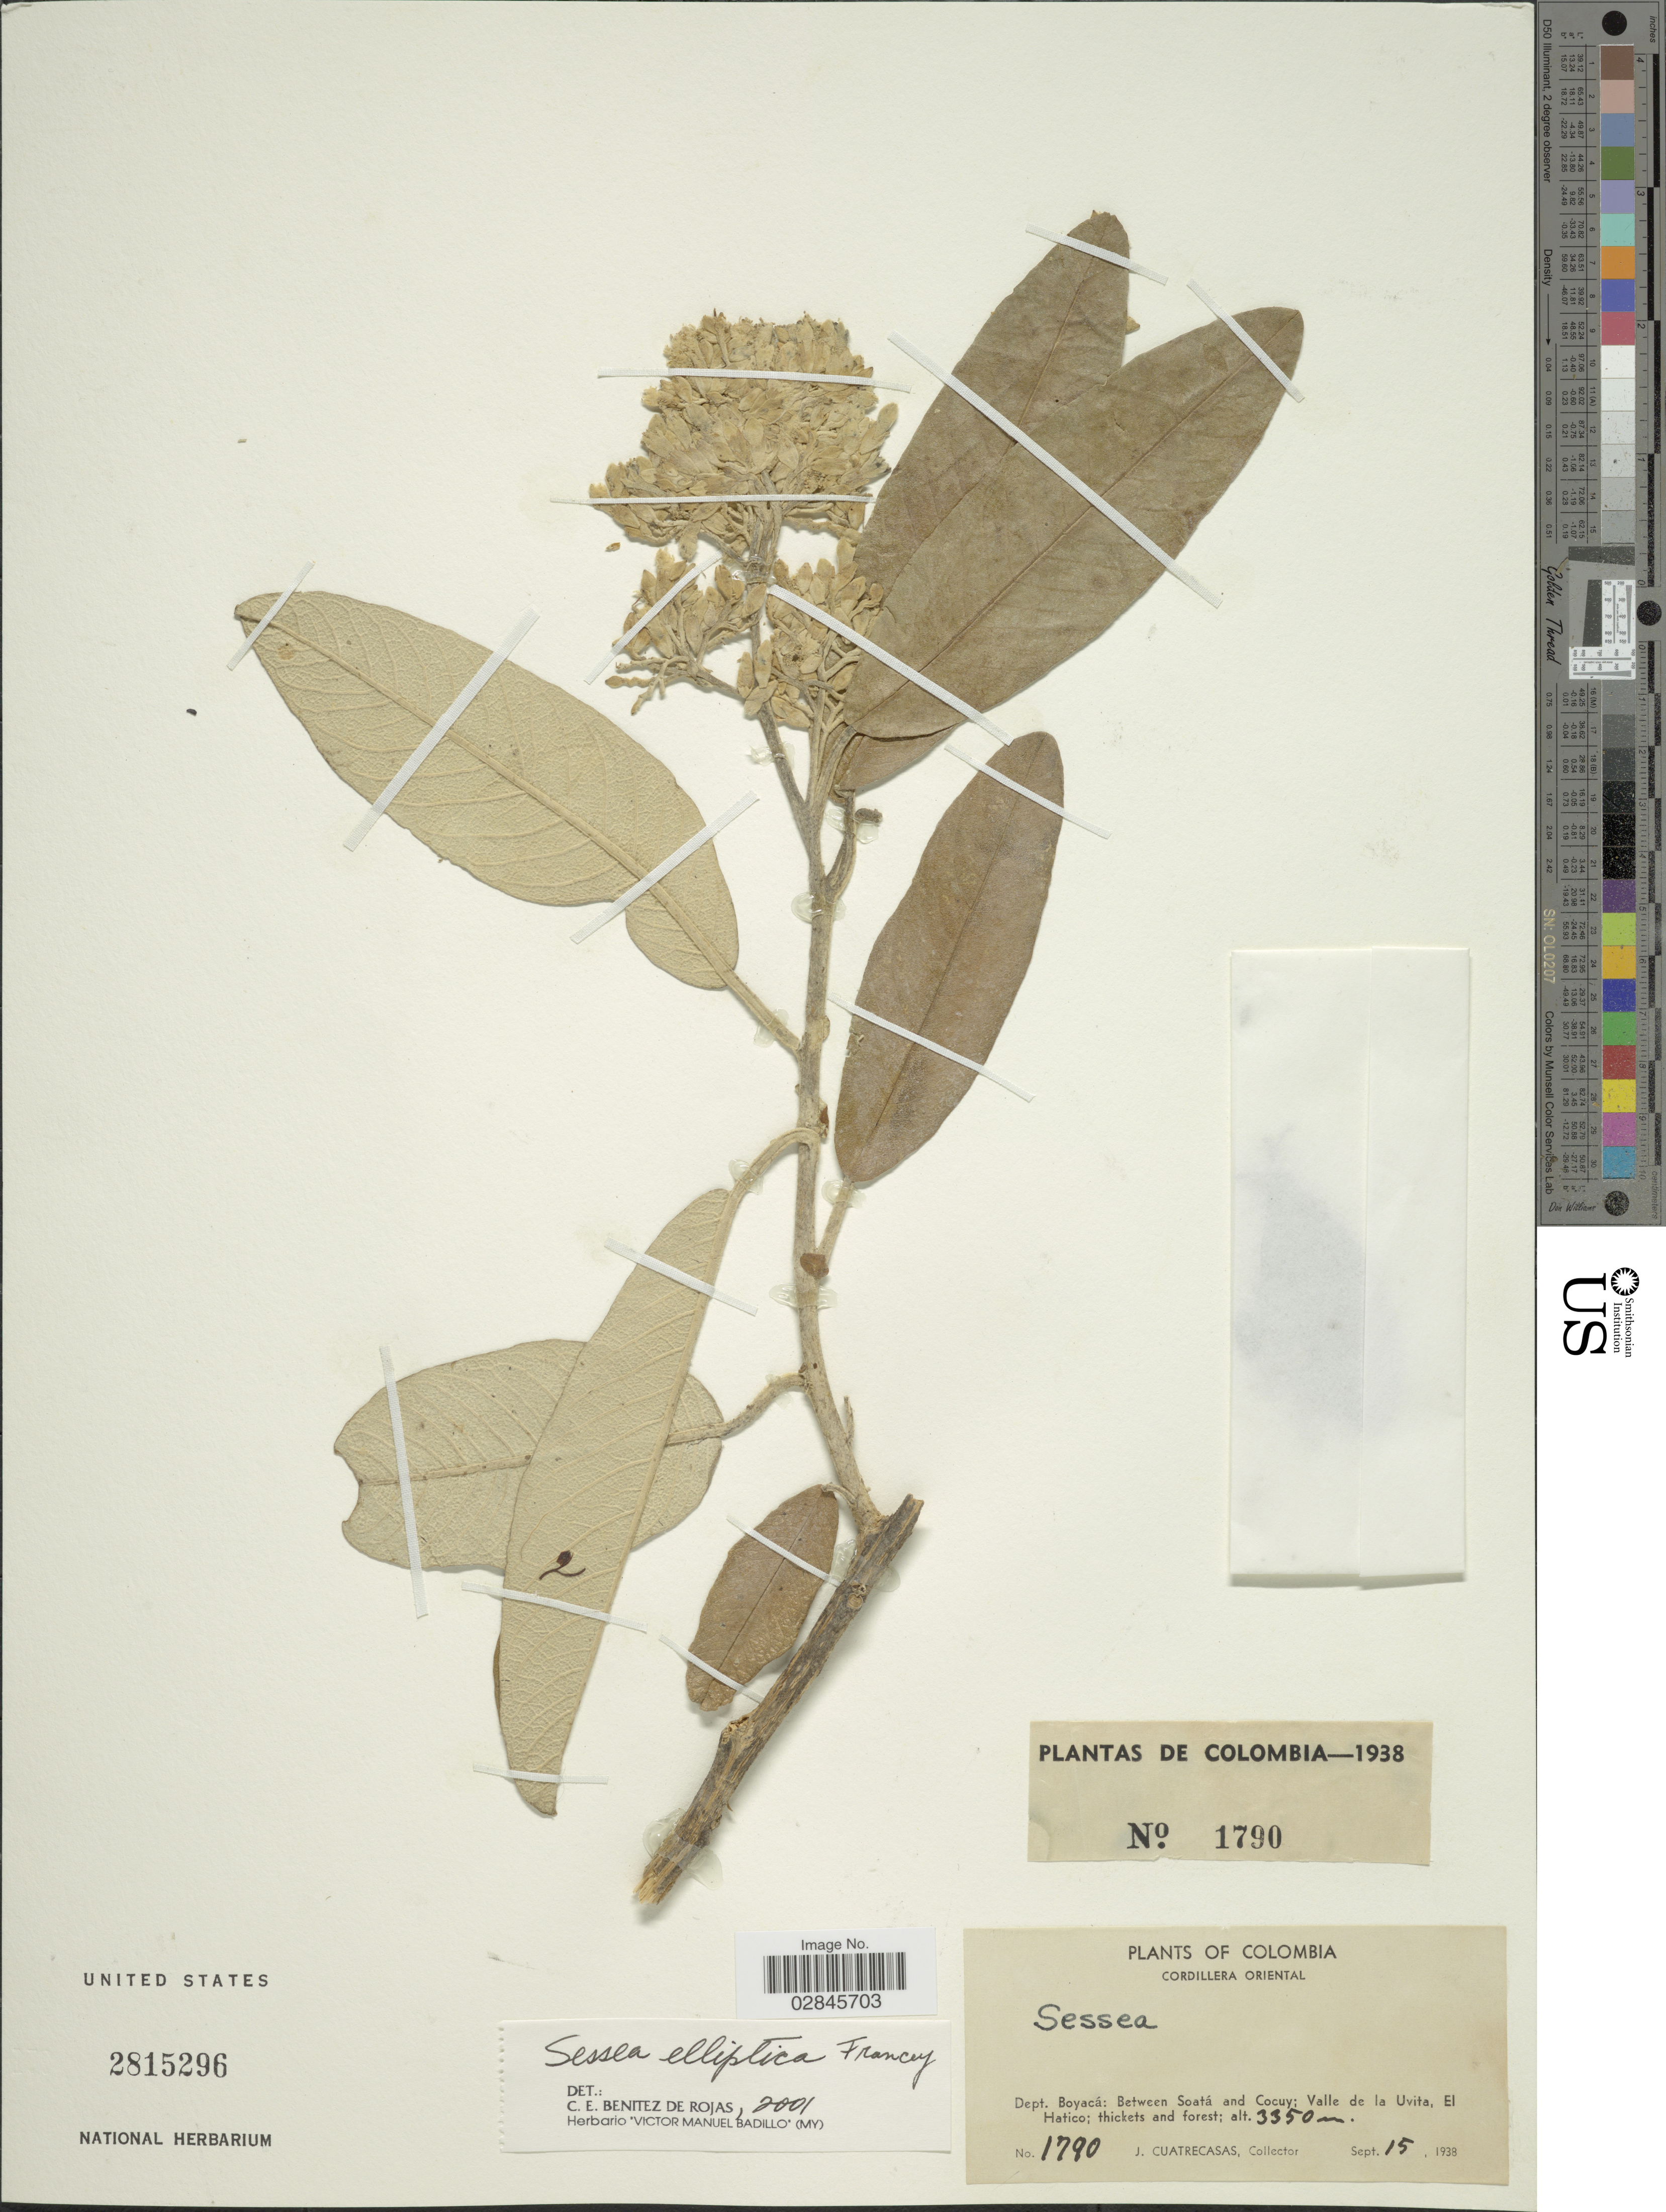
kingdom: Plantae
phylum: Tracheophyta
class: Magnoliopsida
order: Solanales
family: Solanaceae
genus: Sessea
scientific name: Sessea elliptica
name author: Francey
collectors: J. Cuatrecasas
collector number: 1790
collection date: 1938-09-15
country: Colombia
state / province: Boyacá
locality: Cordillera Oriental. Dept. Boyacá: Between Soatá and Cocuy; Valle de la Uvita, El Hatico.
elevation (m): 3350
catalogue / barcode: US 2815296